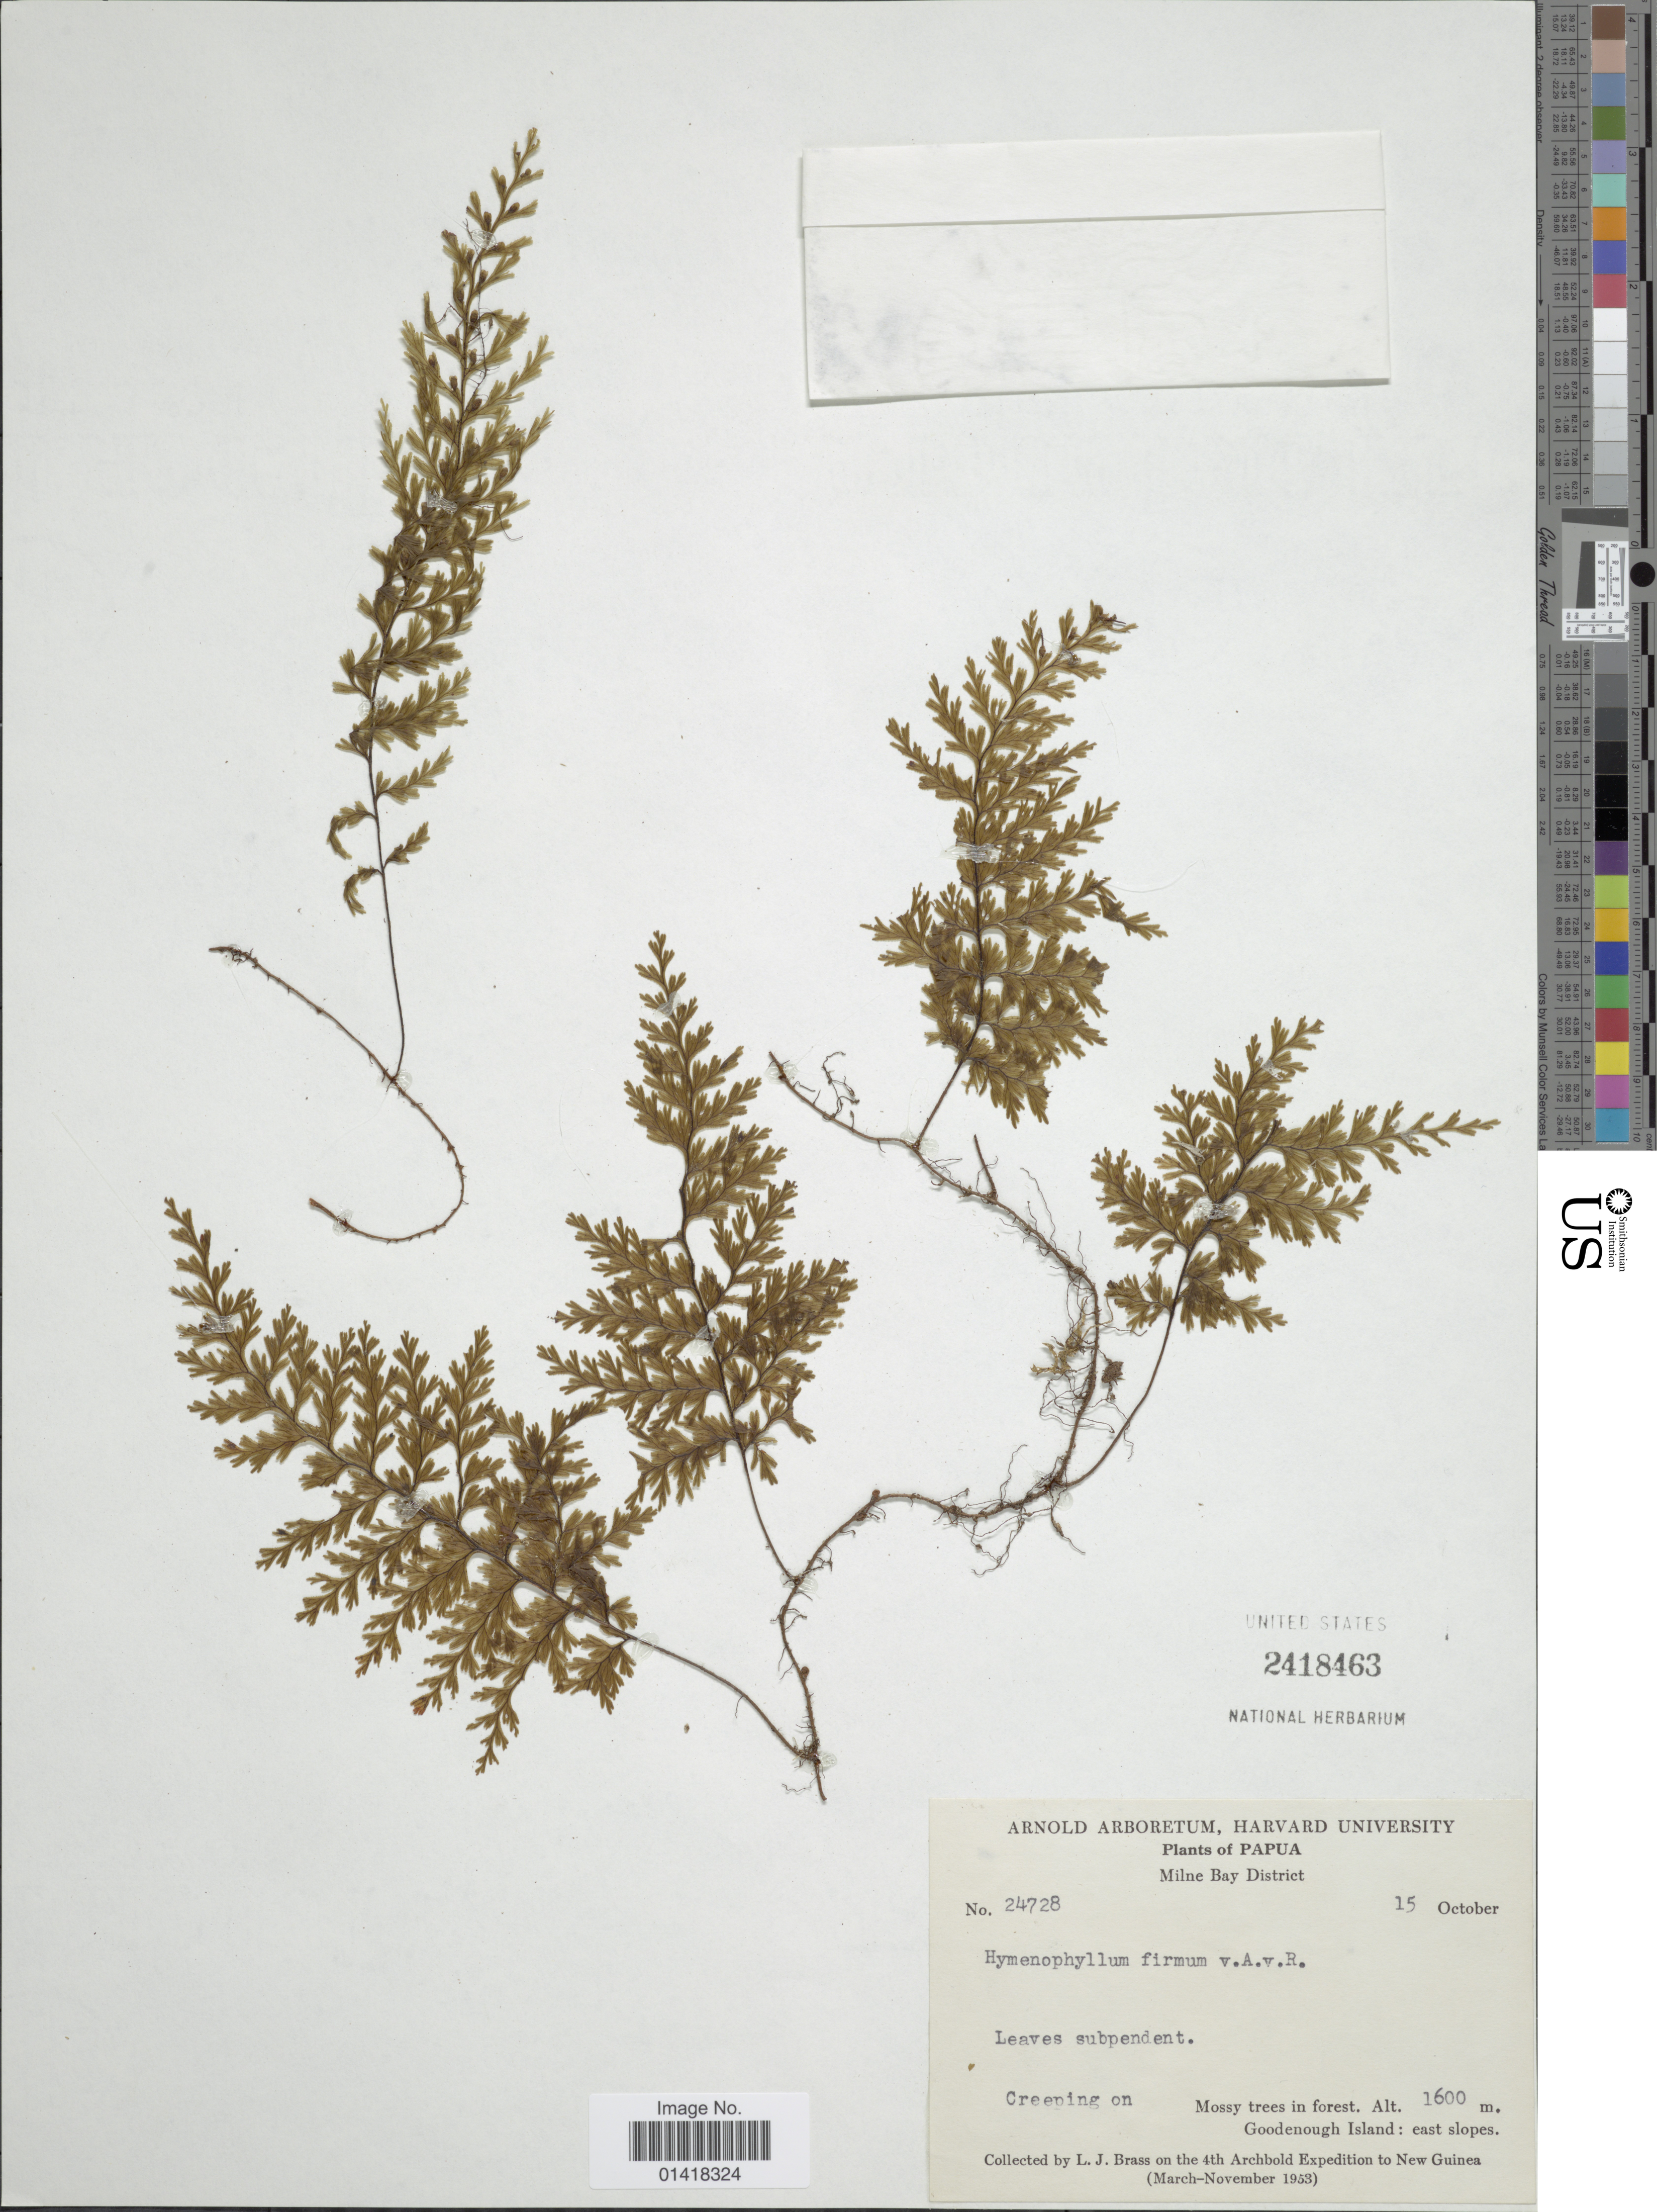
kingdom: Plantae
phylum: Tracheophyta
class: Polypodiopsida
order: Hymenophyllales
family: Hymenophyllaceae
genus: Hymenophyllum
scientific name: Hymenophyllum firmum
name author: Alderw.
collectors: L. J. Brass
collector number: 24728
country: Papua New Guinea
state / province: Milne Bay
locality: Milne Bay District. Mossy trees in forest. Goodenough Islands: east slopes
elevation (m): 1600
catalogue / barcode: US 2418463